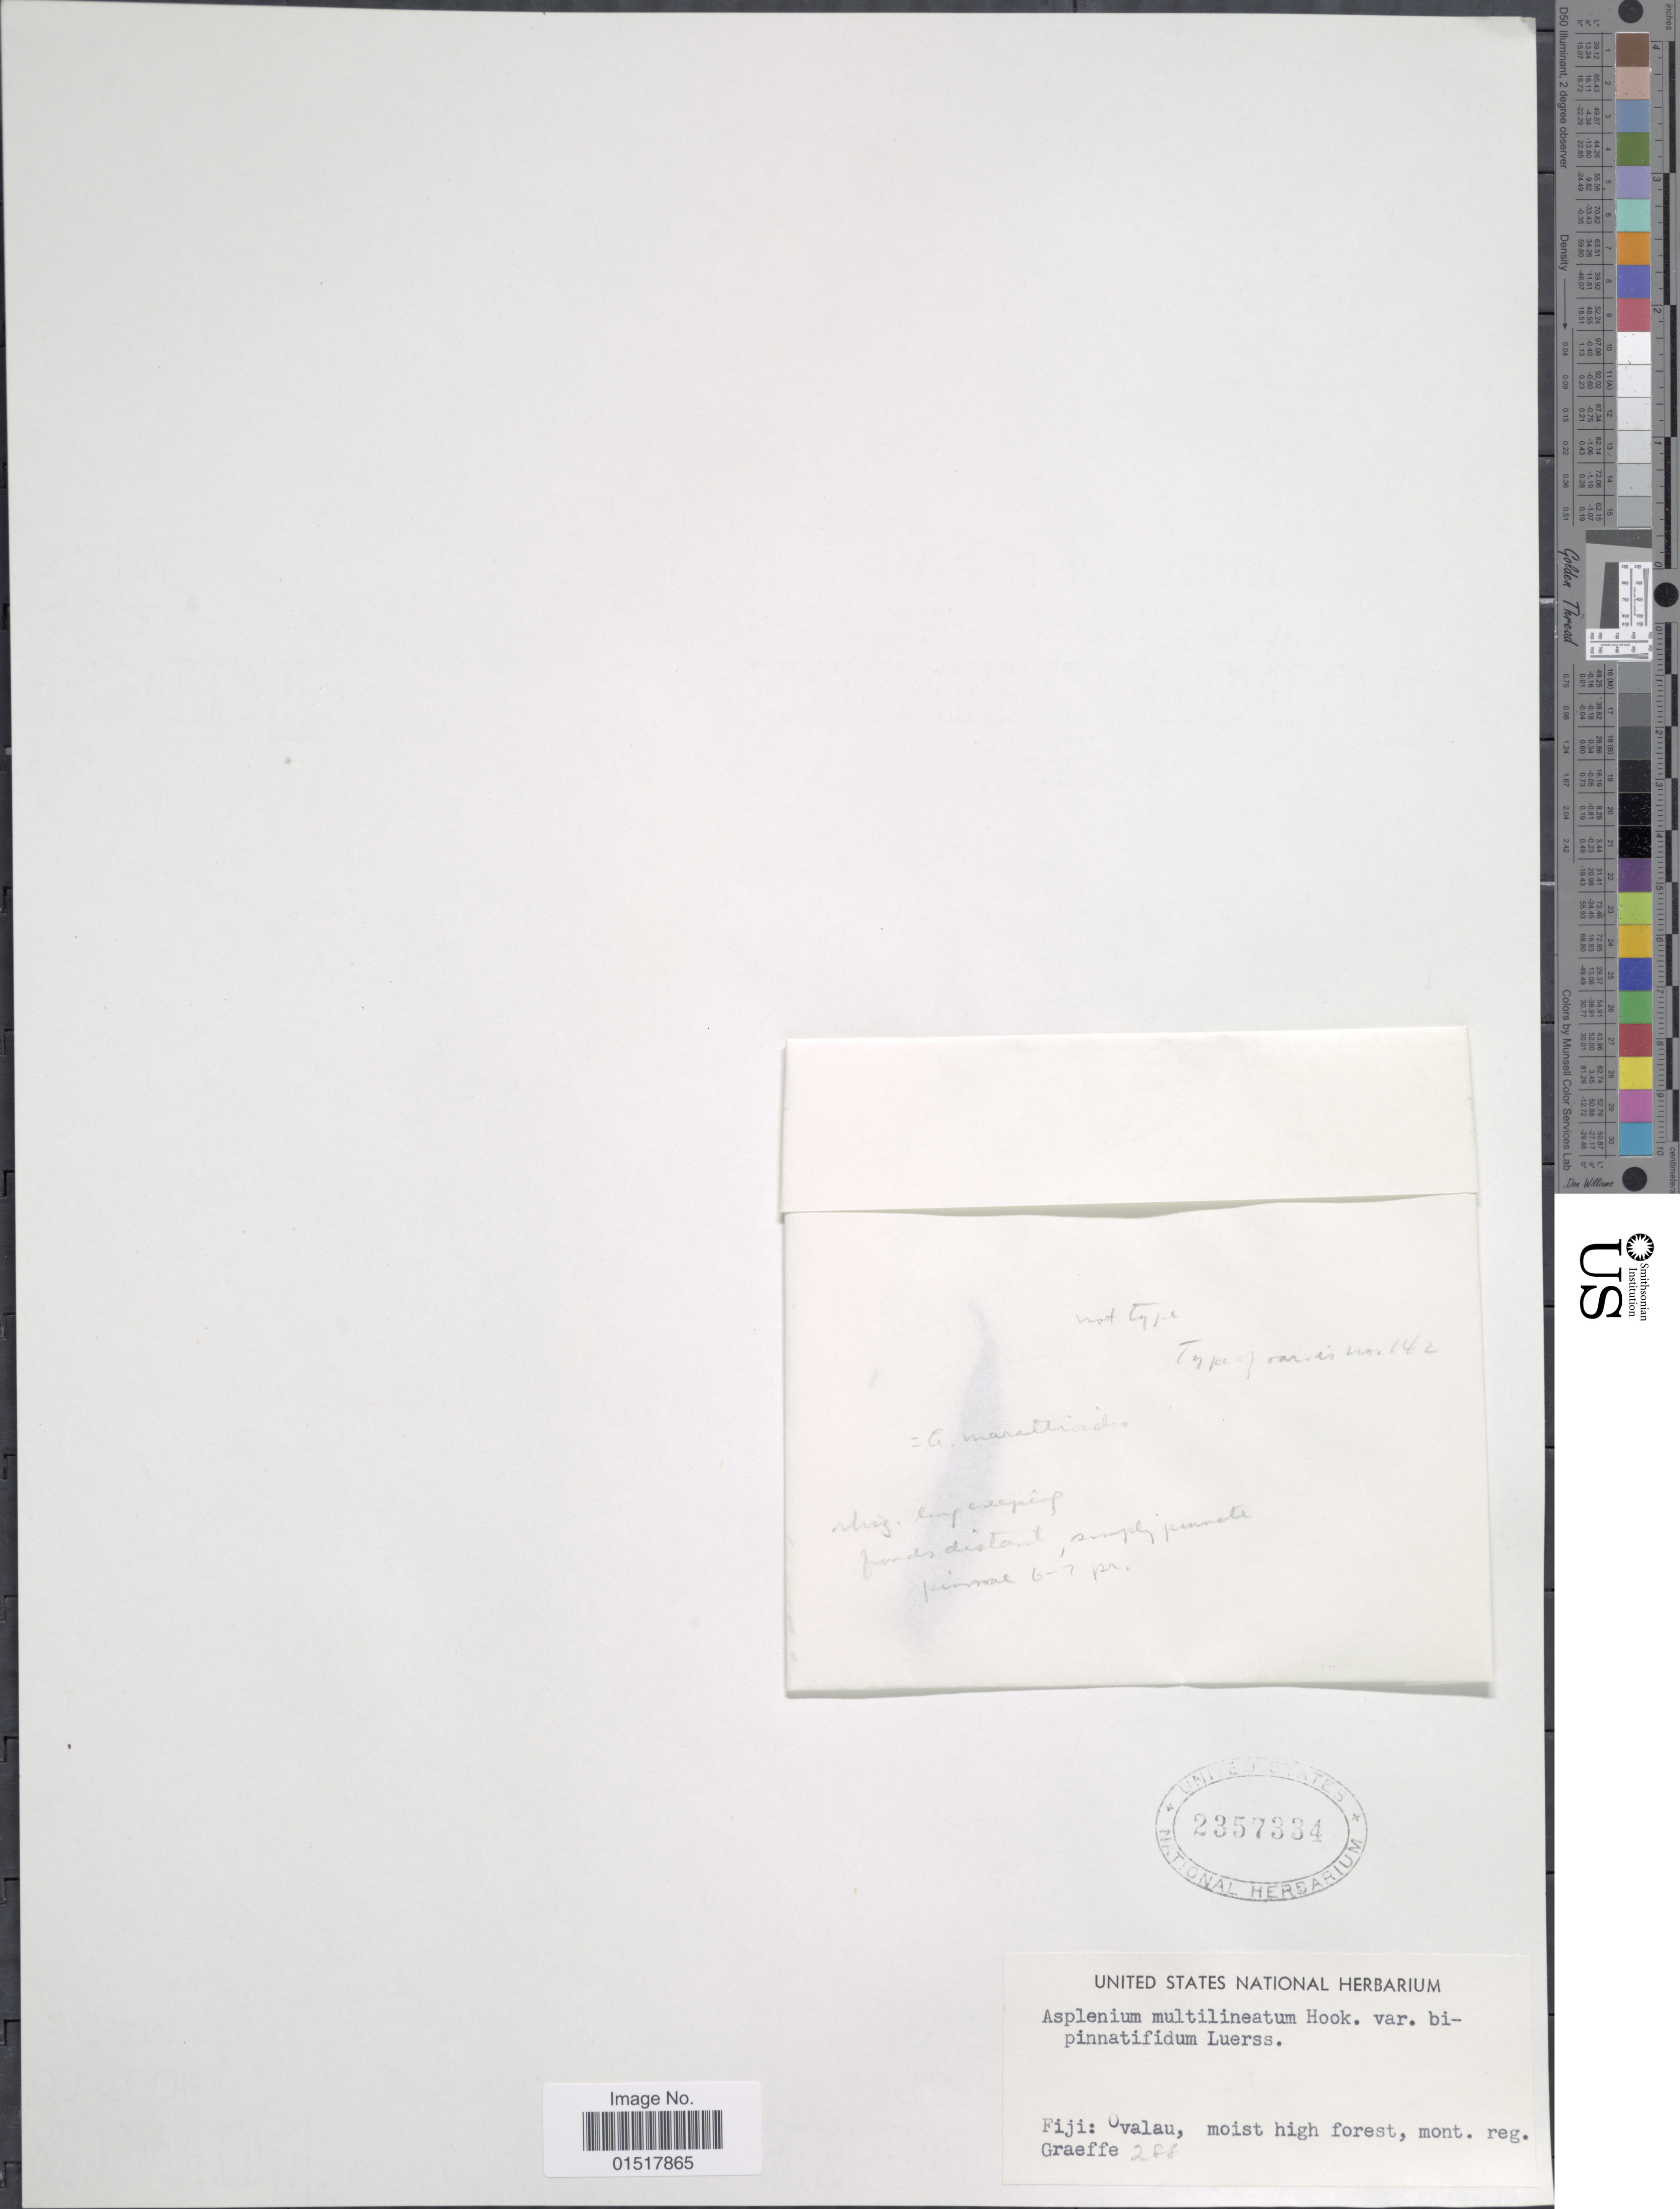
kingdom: Plantae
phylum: Tracheophyta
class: Polypodiopsida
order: Polypodiales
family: Aspleniaceae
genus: Asplenium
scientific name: Asplenium marattioides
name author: (Brack.) C. Chr.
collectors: Graeffe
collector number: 288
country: Fiji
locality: Ovalau, moist high forest, mont. reg.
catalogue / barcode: US 2357334